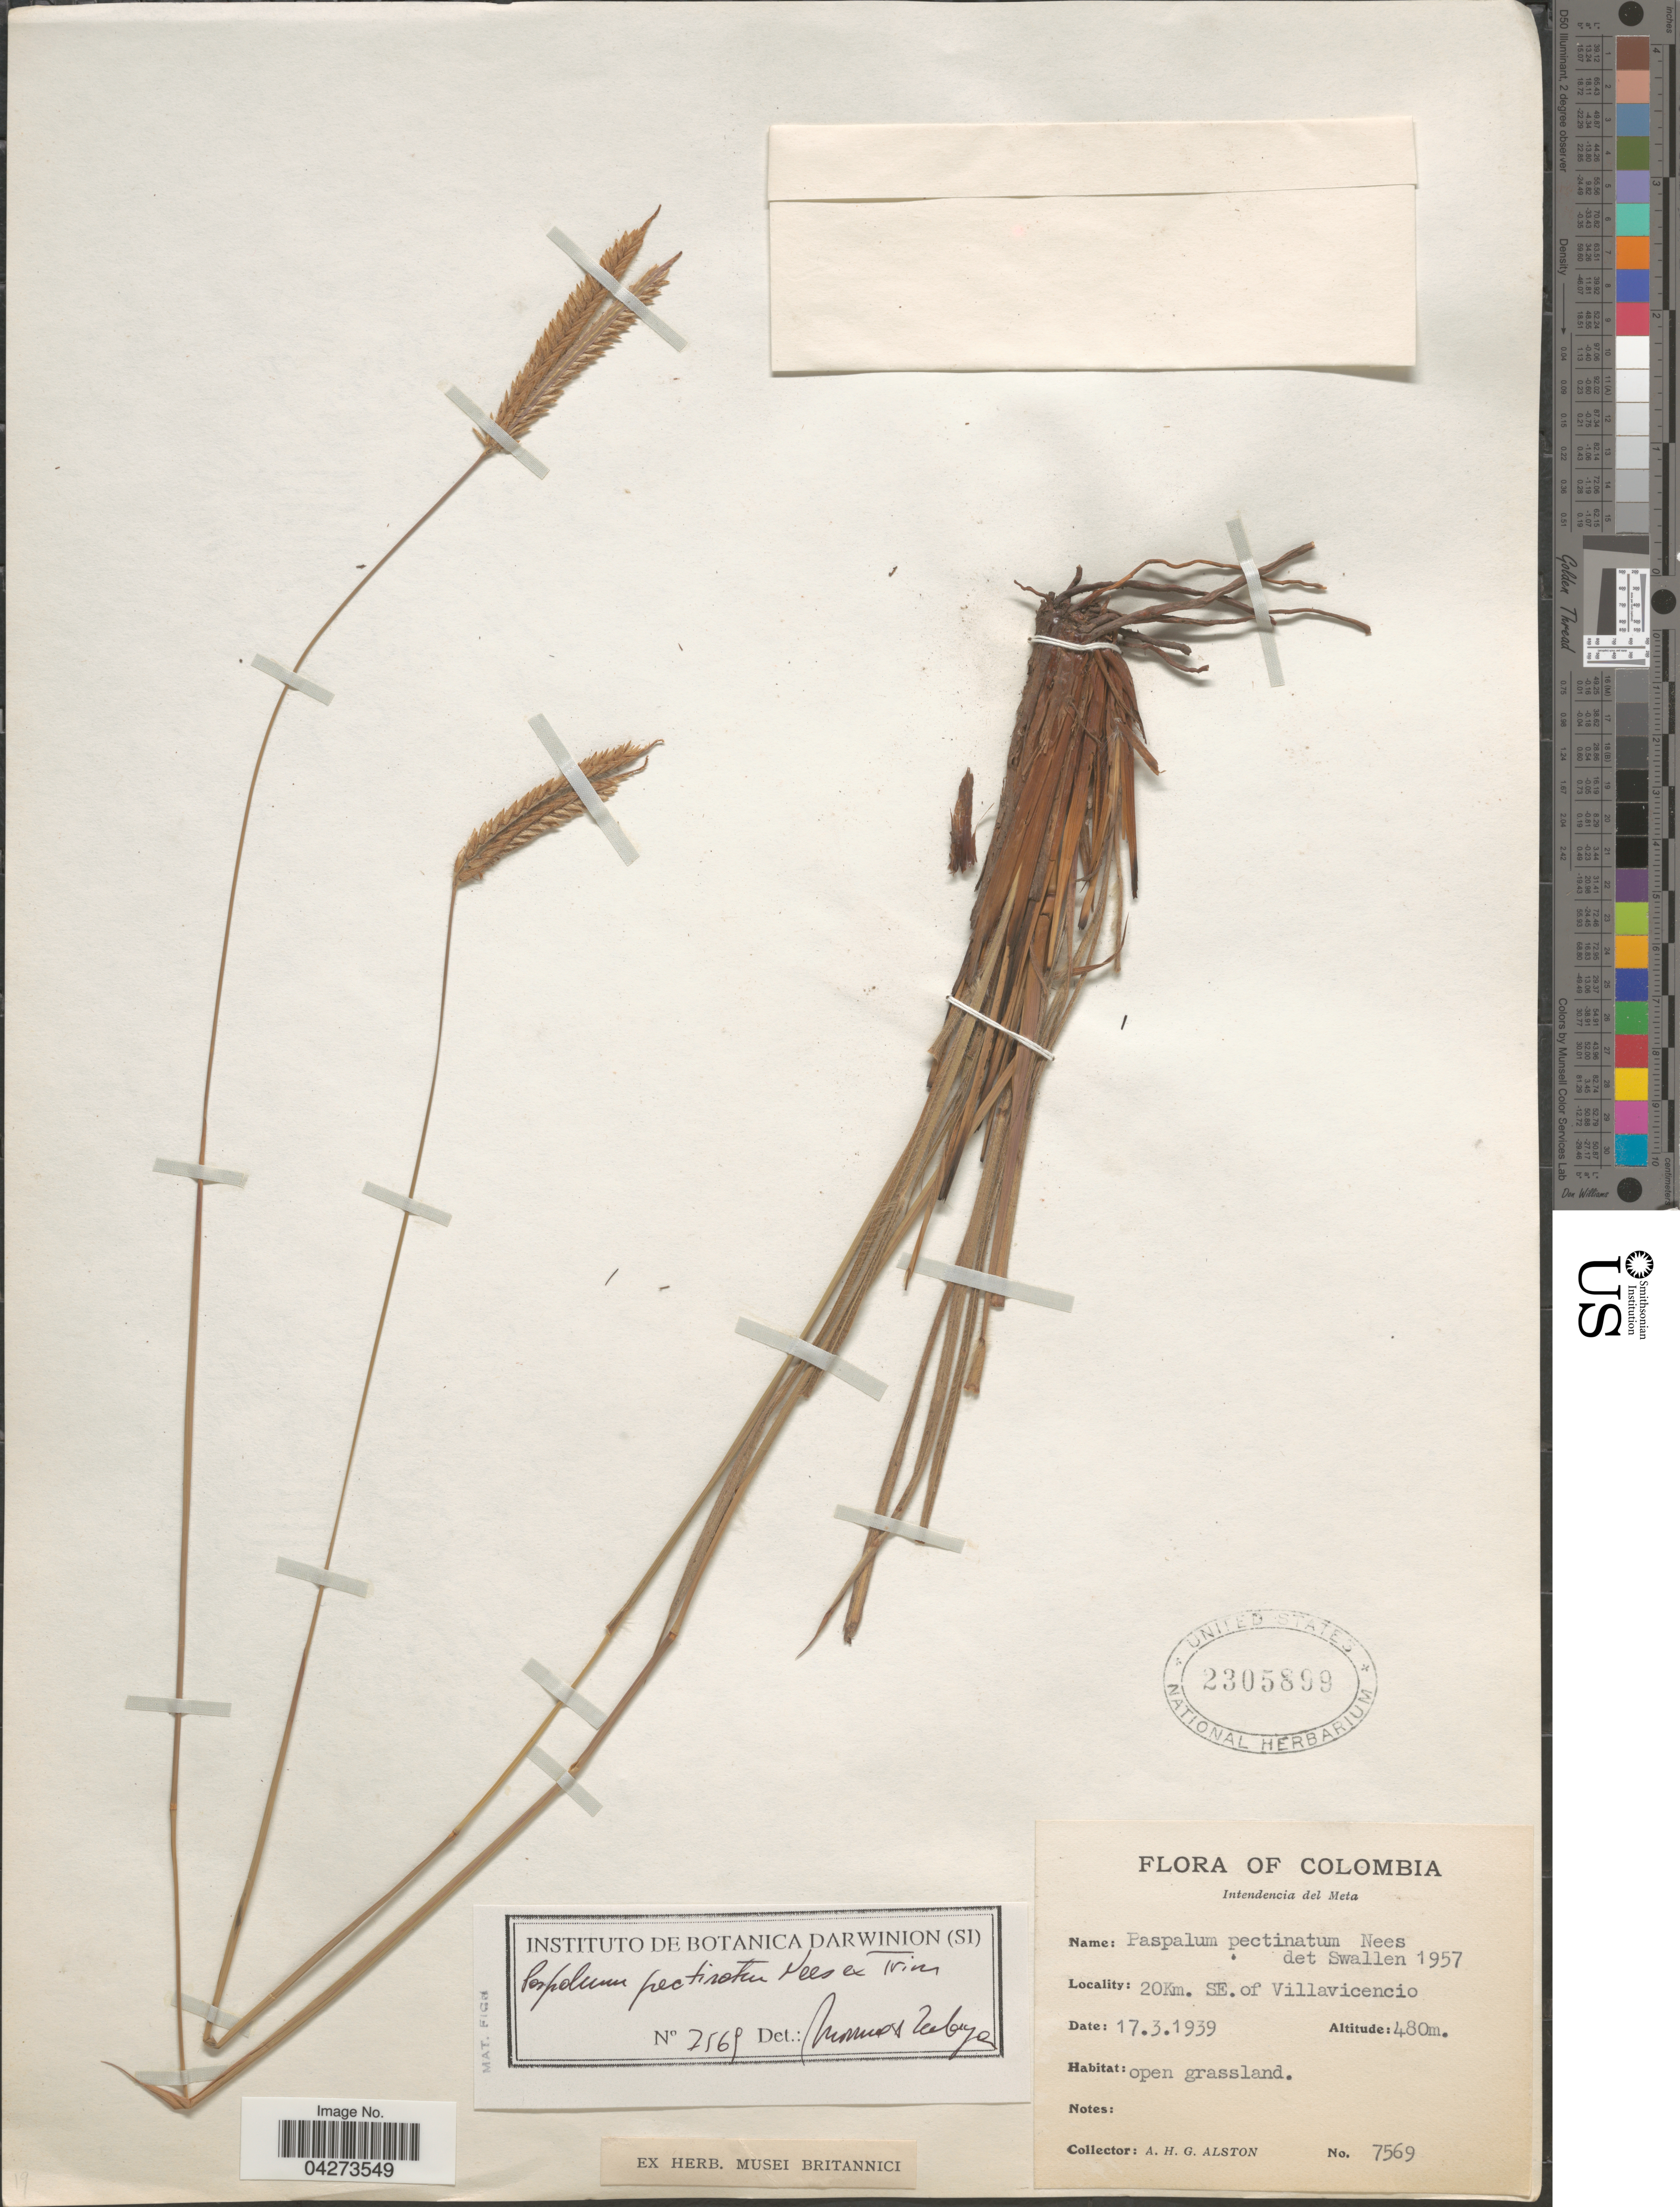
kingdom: Plantae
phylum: Tracheophyta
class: Liliopsida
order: Poales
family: Poaceae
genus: Paspalum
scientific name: Paspalum pectinatum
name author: Nees ex Trin.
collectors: A. H. Alston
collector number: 7569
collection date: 1939-03-17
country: Colombia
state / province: Meta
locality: Intendencia del Meta. 20Km. SE.of Villavicencio.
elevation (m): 480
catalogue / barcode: US 2305899